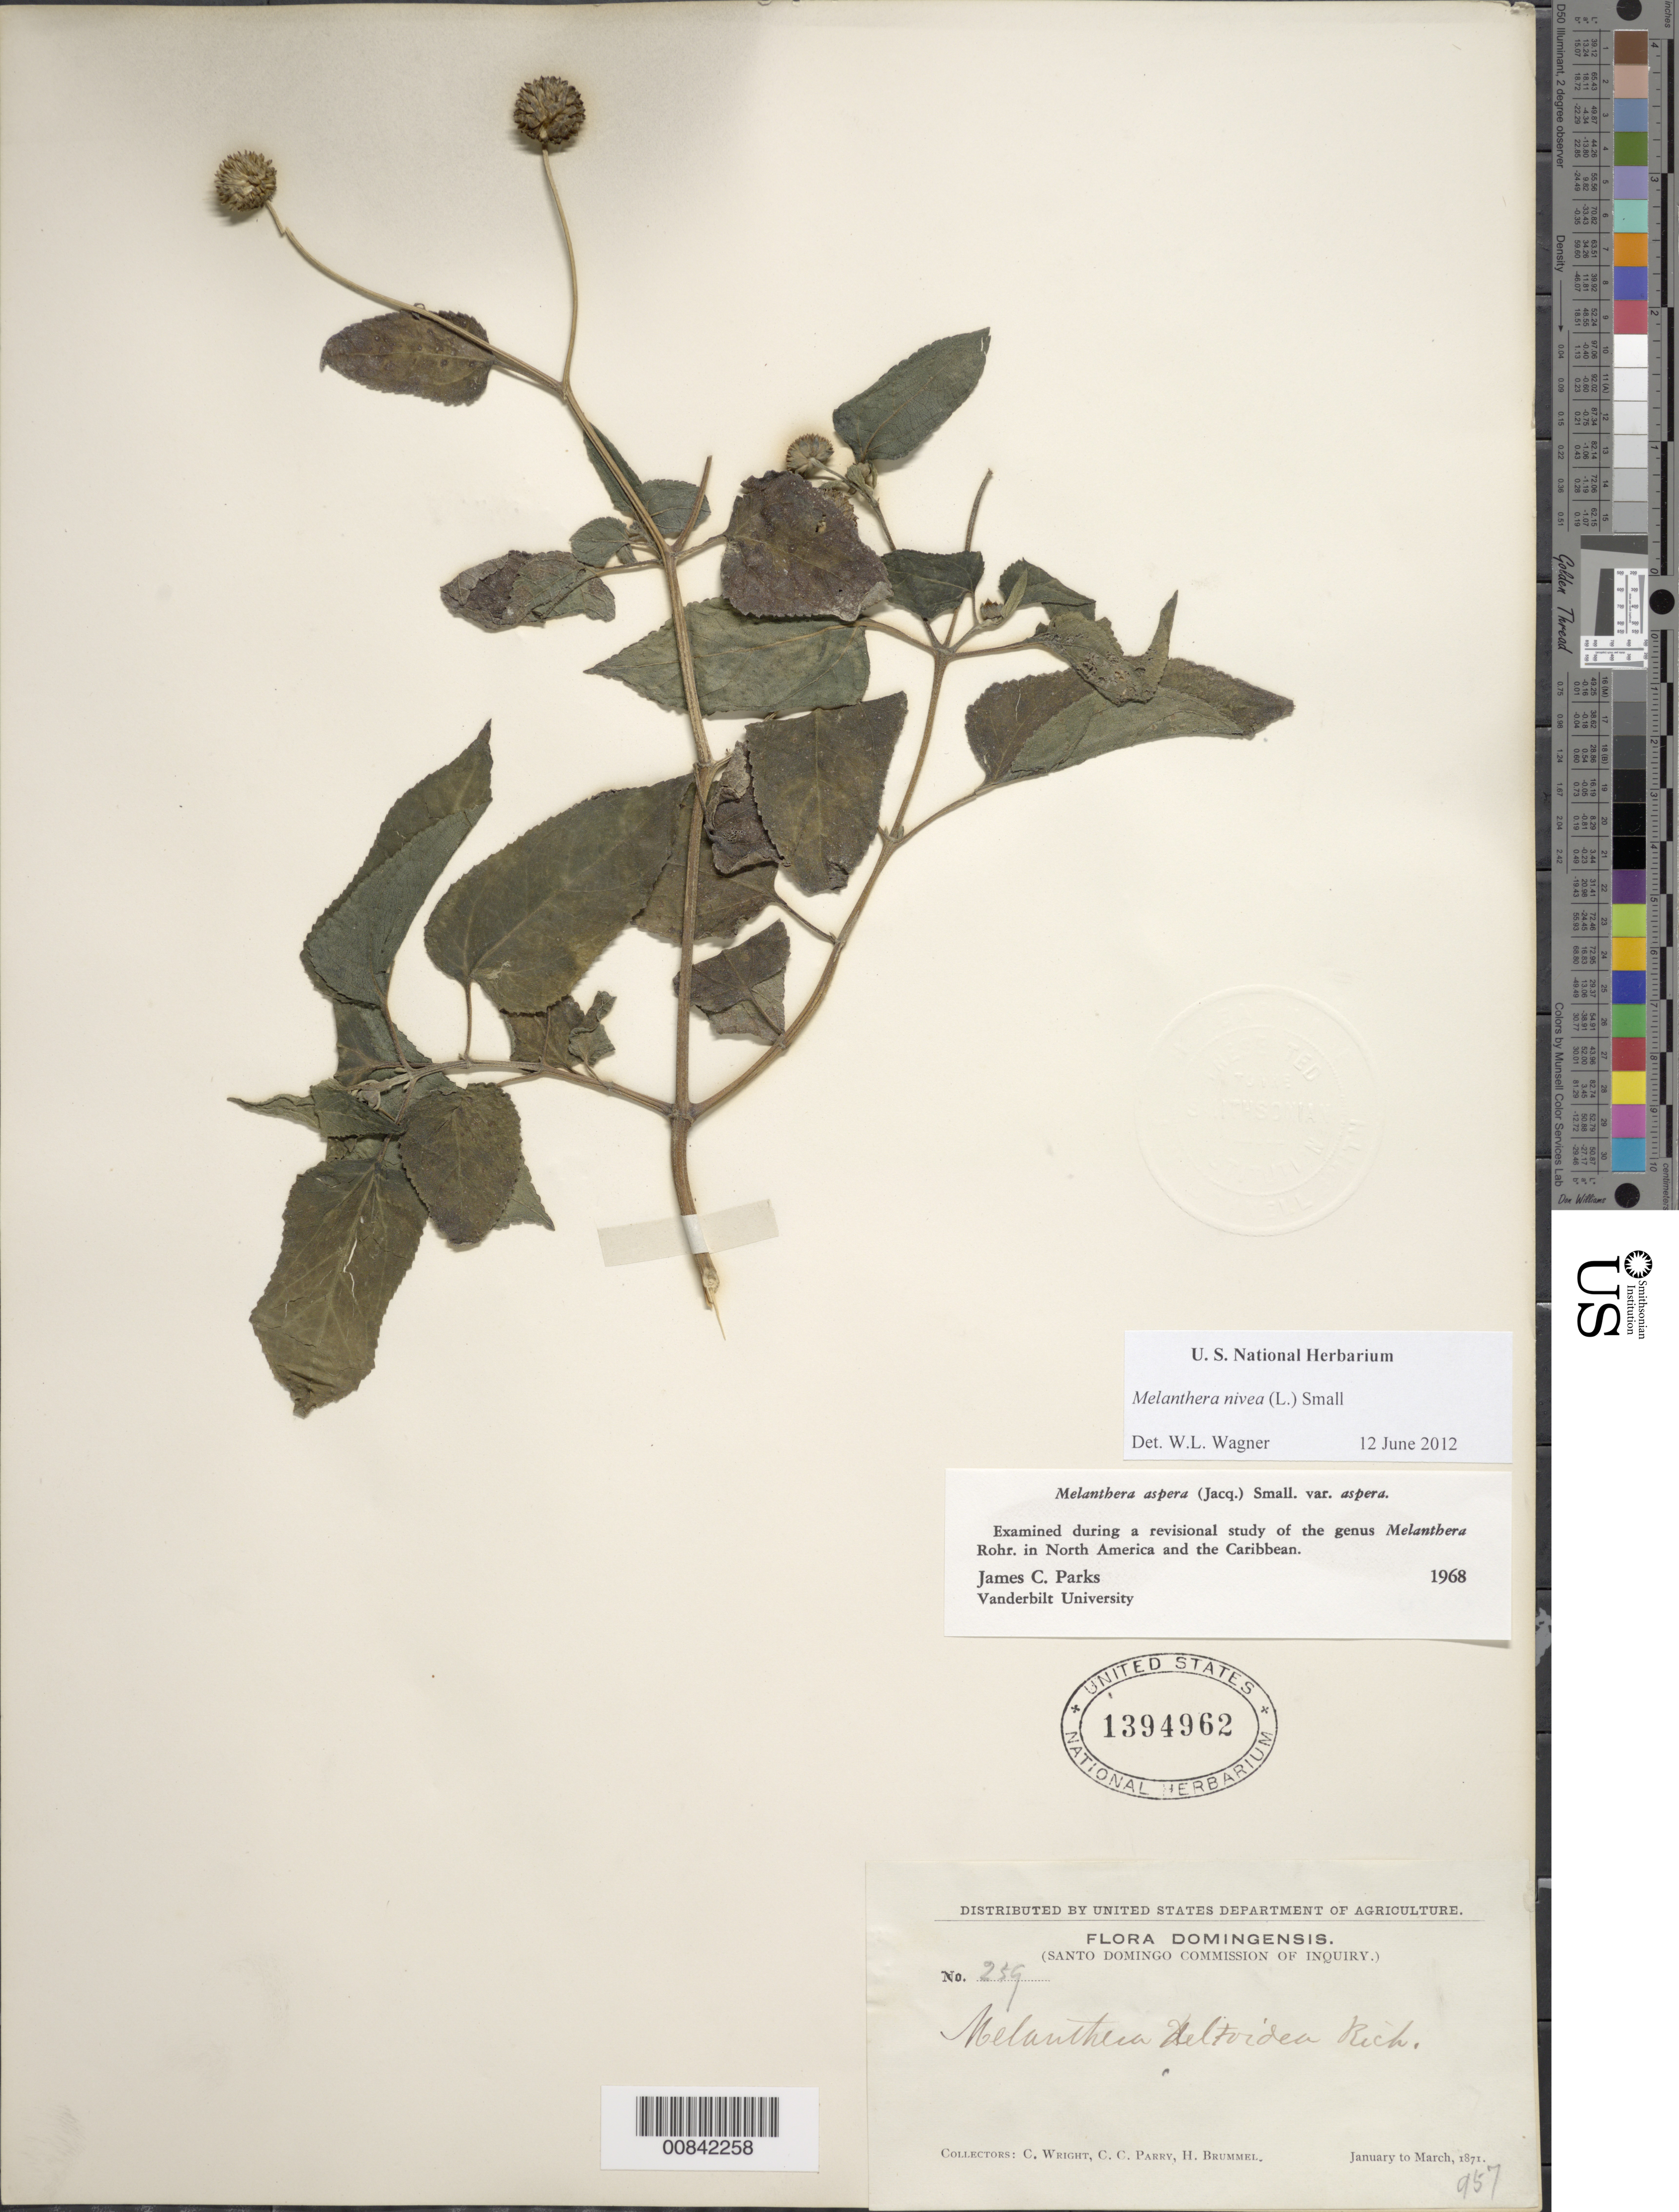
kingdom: Plantae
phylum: Tracheophyta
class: Magnoliopsida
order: Asterales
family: Asteraceae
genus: Melanthera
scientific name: Melanthera nivea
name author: (L.) Small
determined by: Parks, J. C.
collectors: C. Wright, C. C. Parry & H. Brummel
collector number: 259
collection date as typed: Jan 1871 to -- Mar 1871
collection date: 1871-01/1871-03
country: Dominican Republic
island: Hispaniola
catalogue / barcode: US 1394962